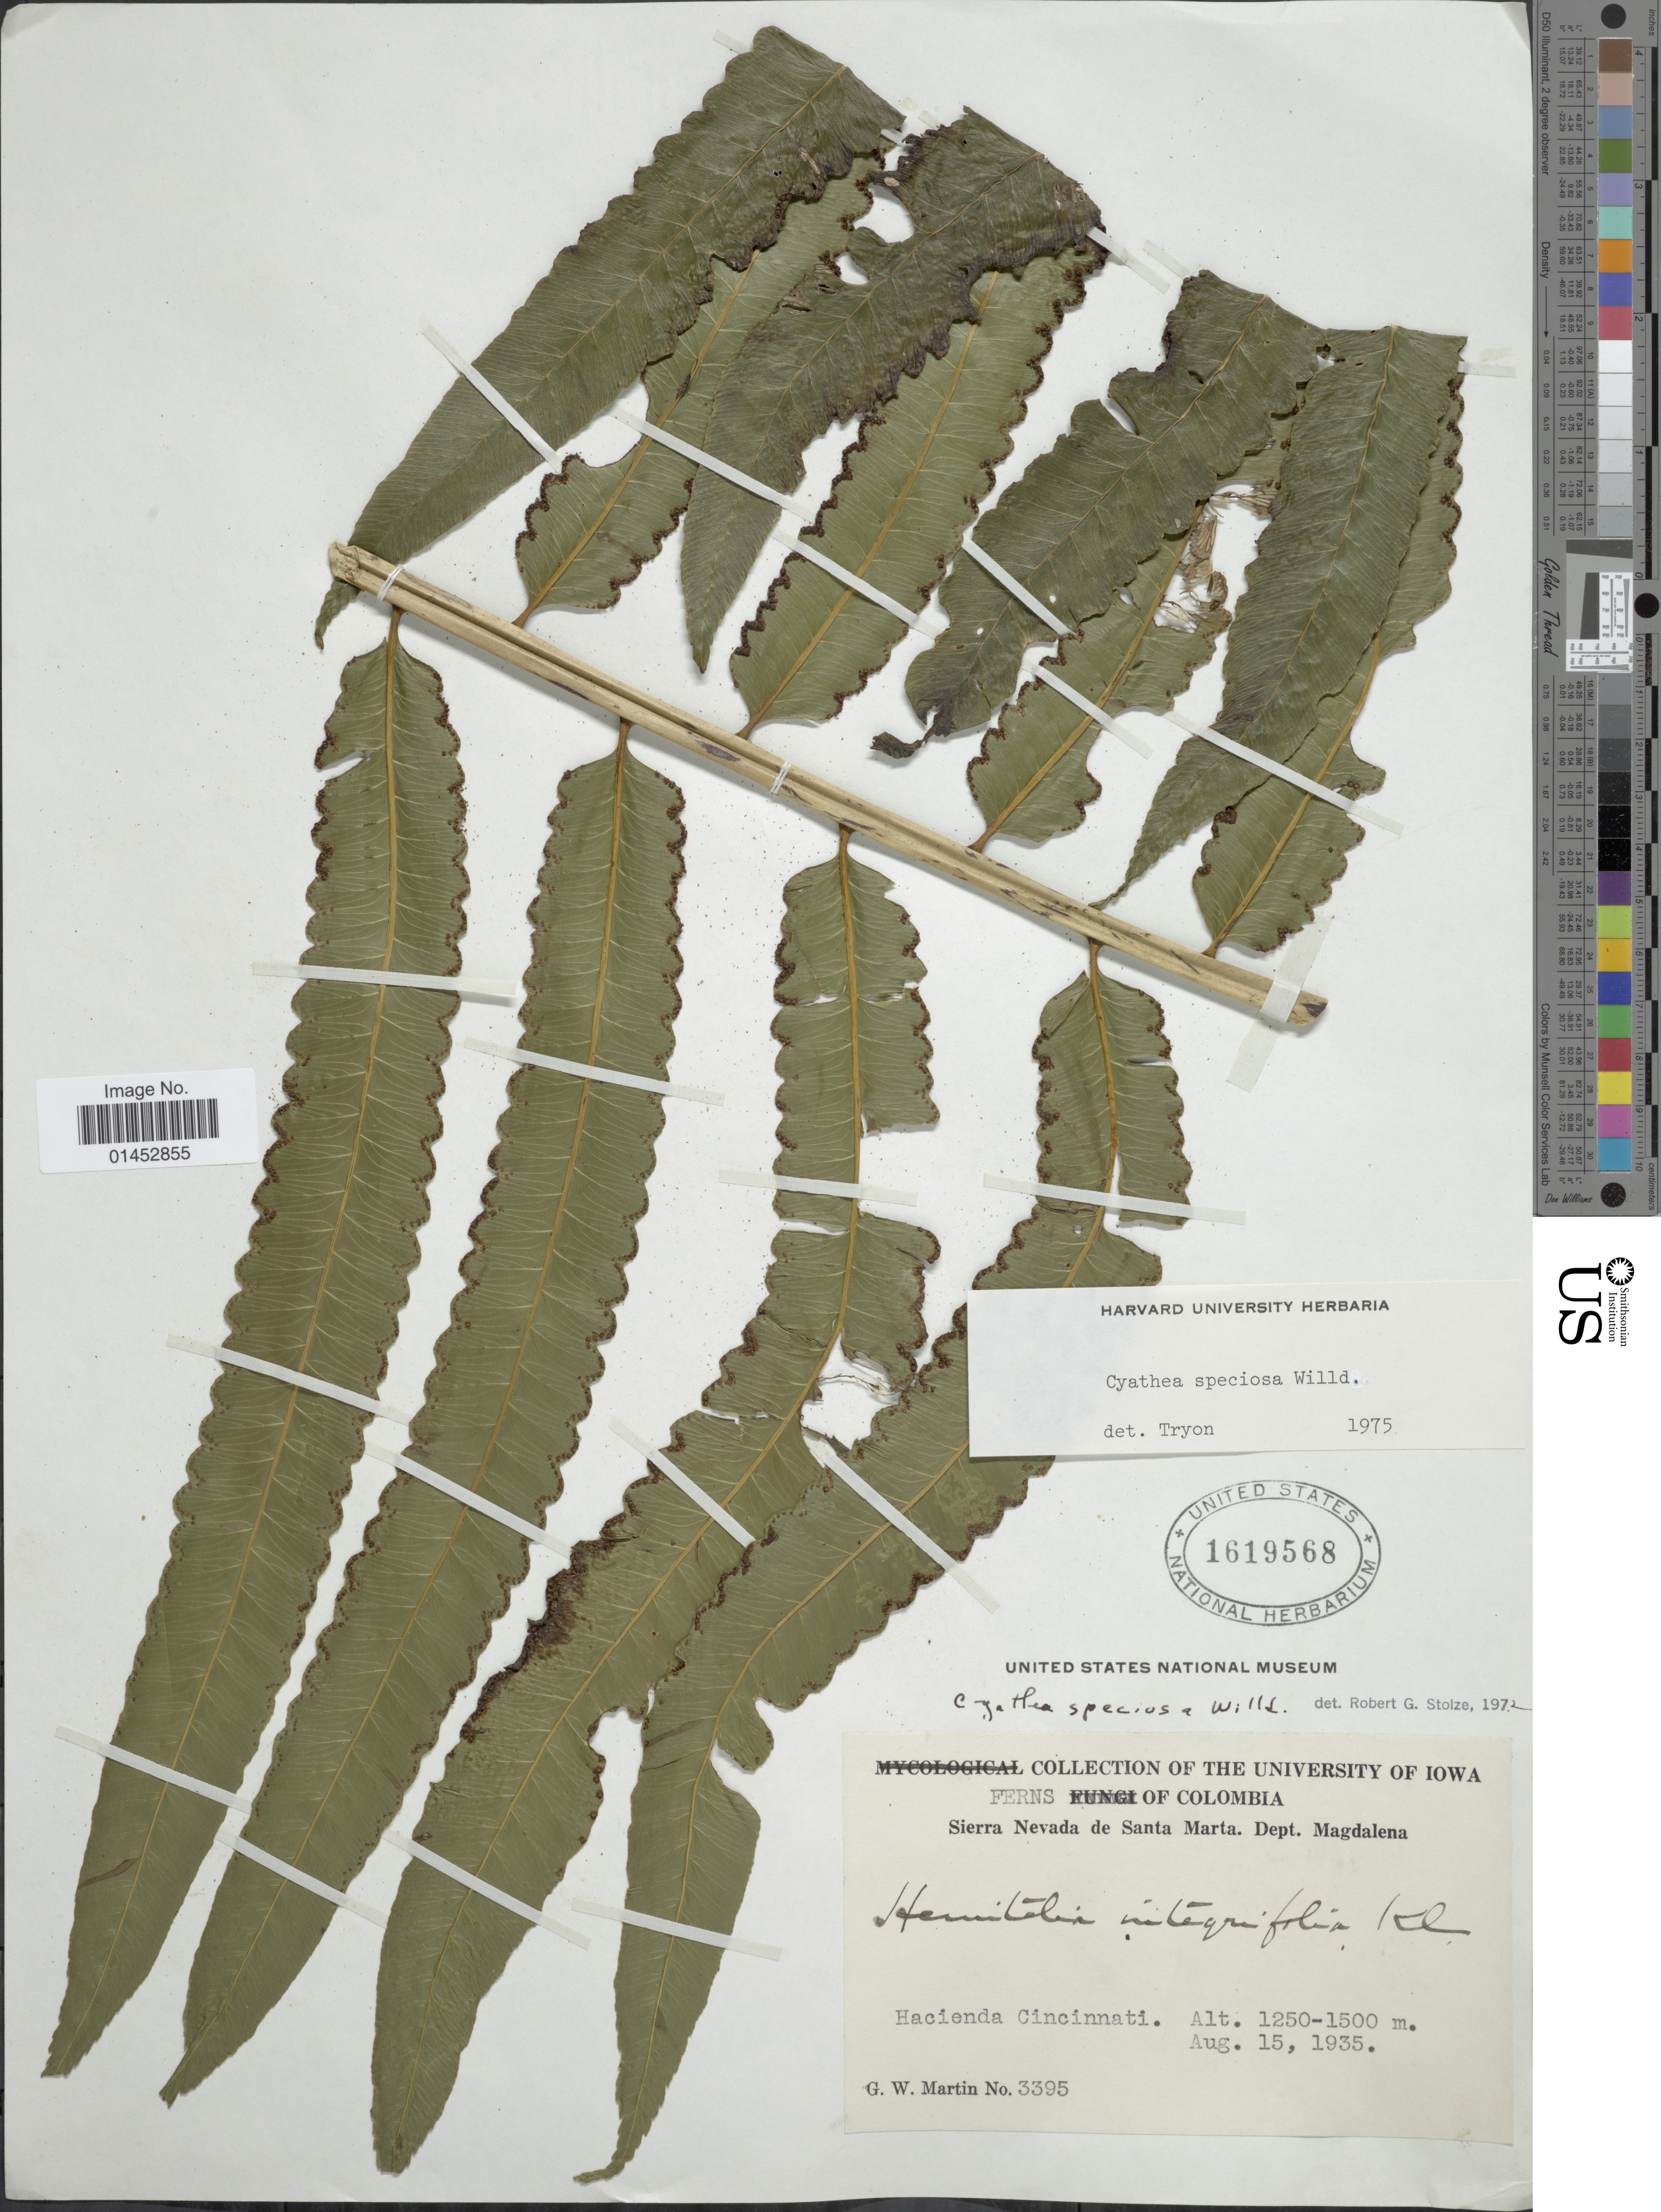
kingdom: Plantae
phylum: Tracheophyta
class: Polypodiopsida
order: Cyatheales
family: Cyatheaceae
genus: Cyathea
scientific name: Cyathea speciosa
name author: Humb. & Bonpl. ex Willd.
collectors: G. W. Martin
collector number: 3395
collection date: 1935-08-15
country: Colombia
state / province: Magdalena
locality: Sierra Nevada de Santa Marta. Dept. Magdalena, Hacienda Cincinnati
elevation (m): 1250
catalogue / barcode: US 1619568